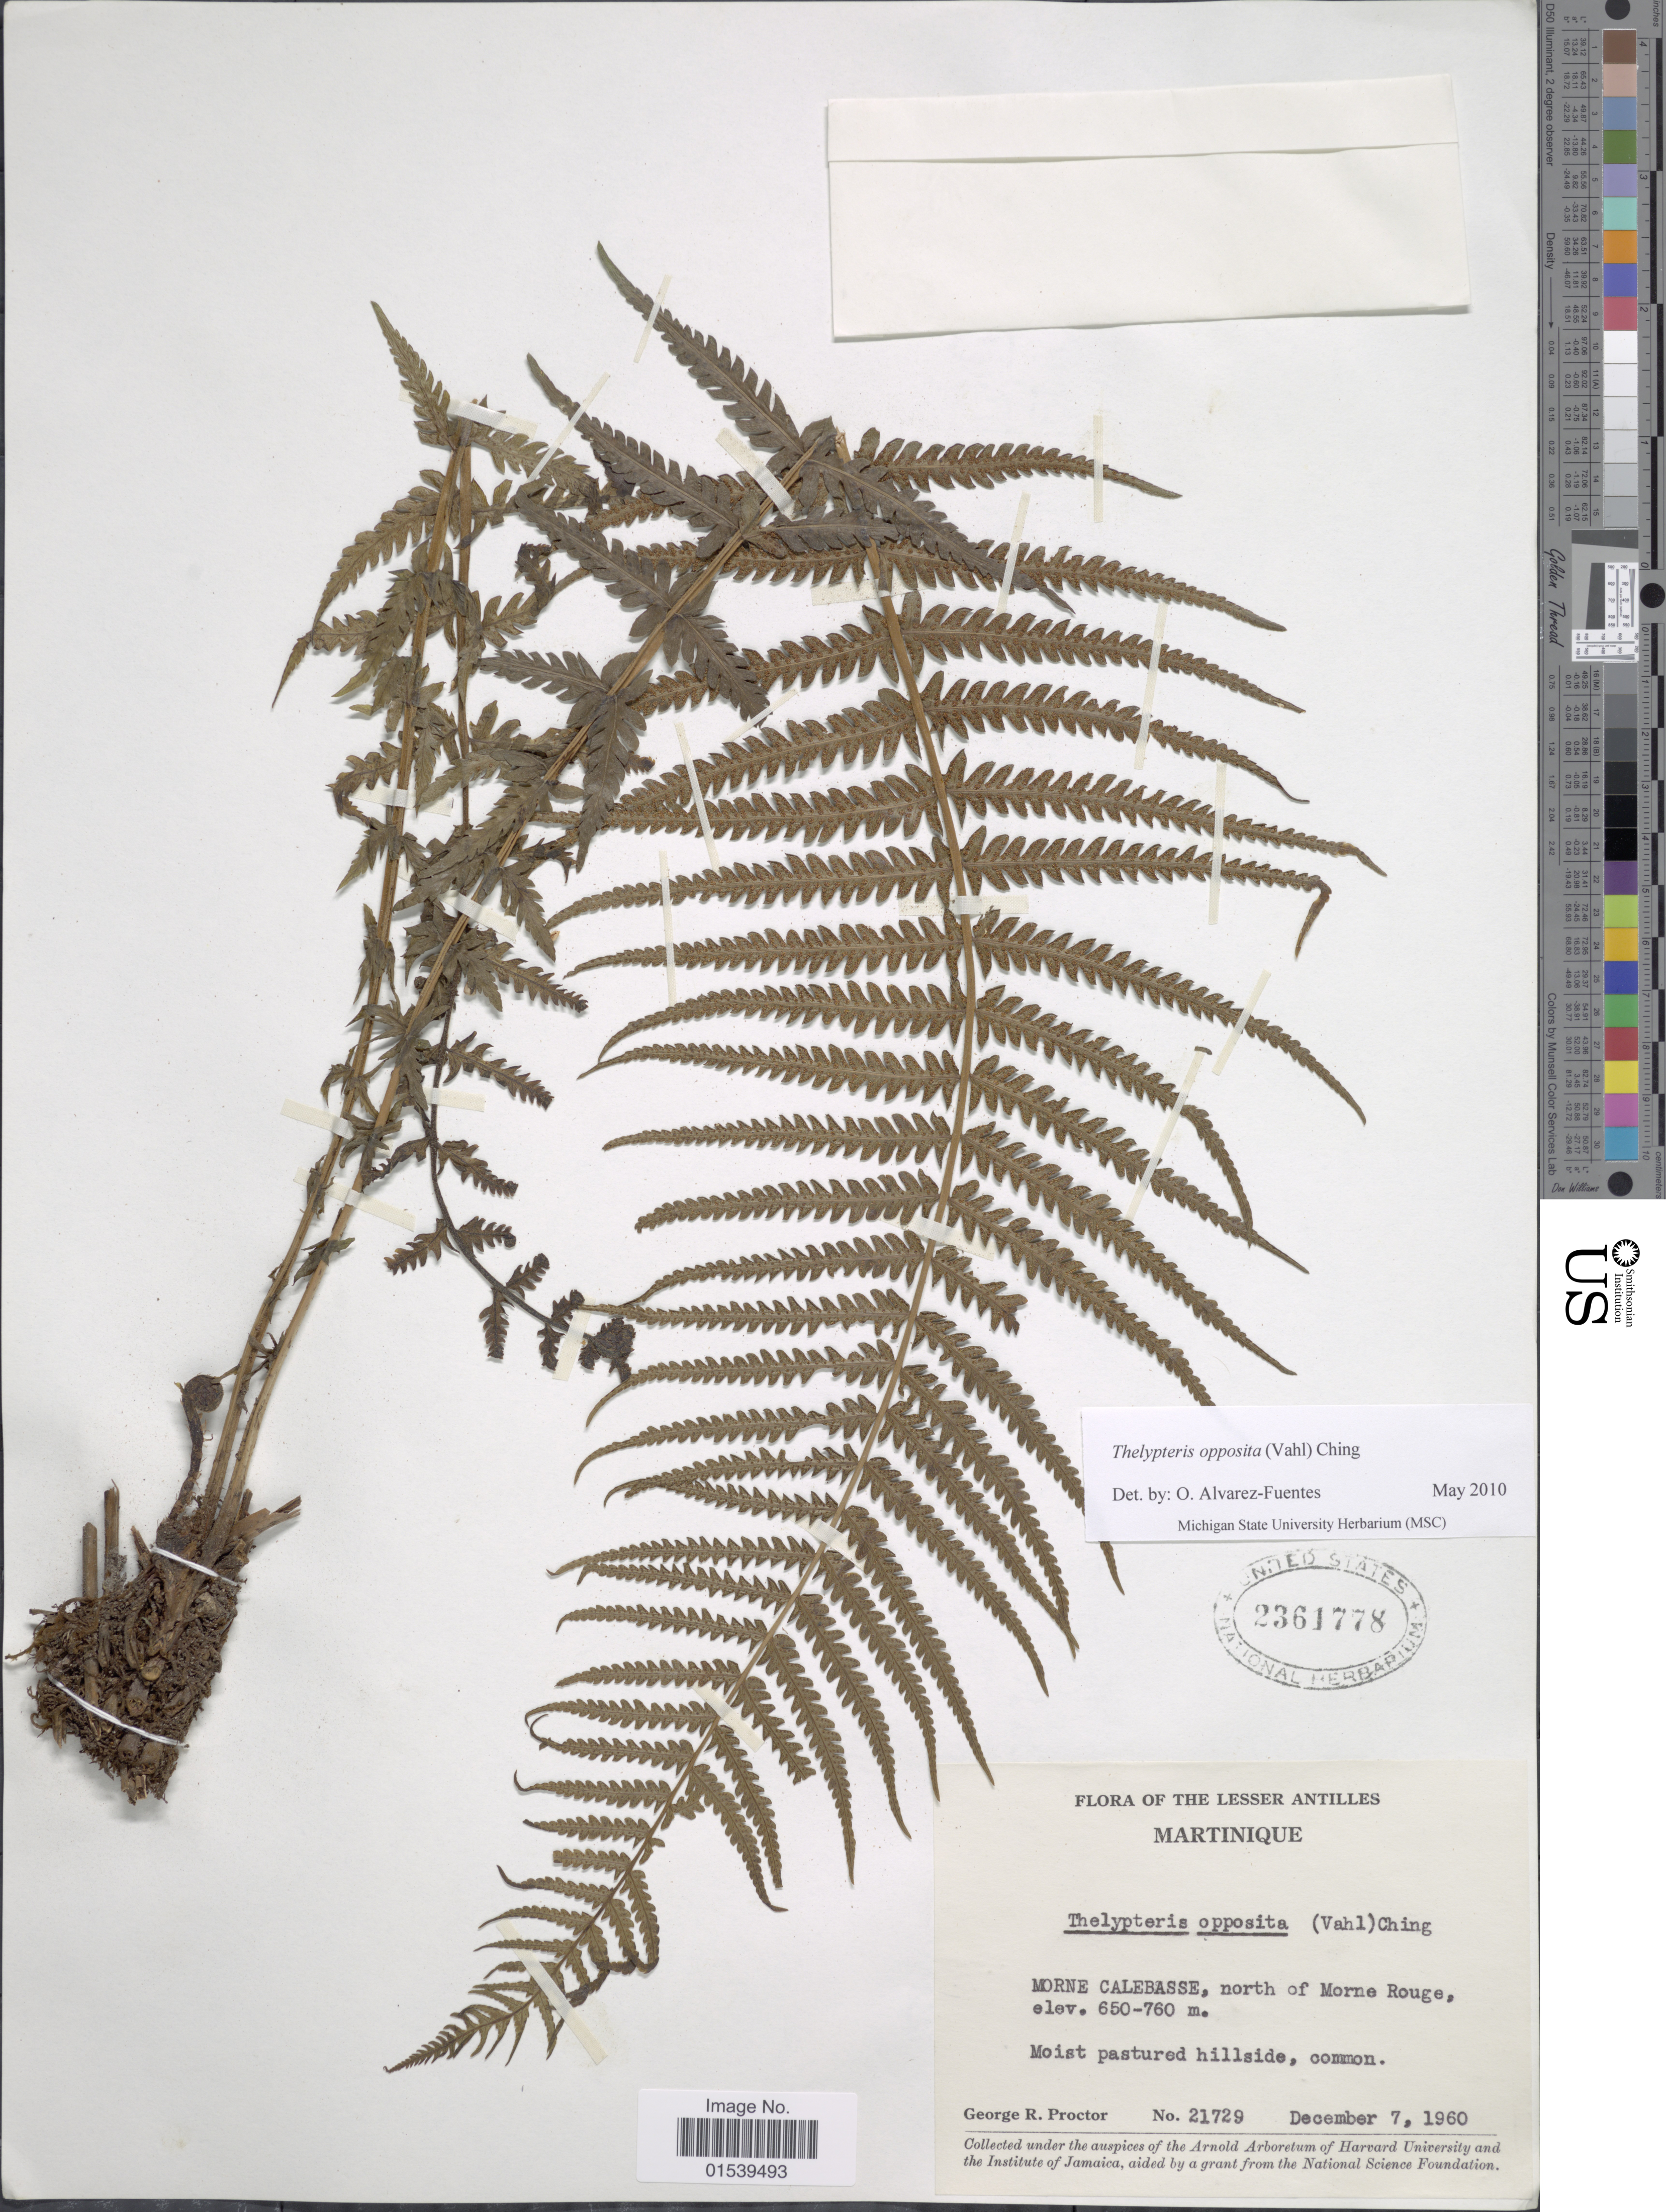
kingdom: Plantae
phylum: Tracheophyta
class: Polypodiopsida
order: Polypodiales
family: Thelypteridaceae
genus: Amauropelta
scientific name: Amauropelta opposita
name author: (Vahl) Pic. Serm.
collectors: G. R. Proctor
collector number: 21729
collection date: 1960-12-07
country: Martinique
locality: Lesser Antilles, Morne Calebasse, north of Morne Rouge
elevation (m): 650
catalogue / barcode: US 2361778